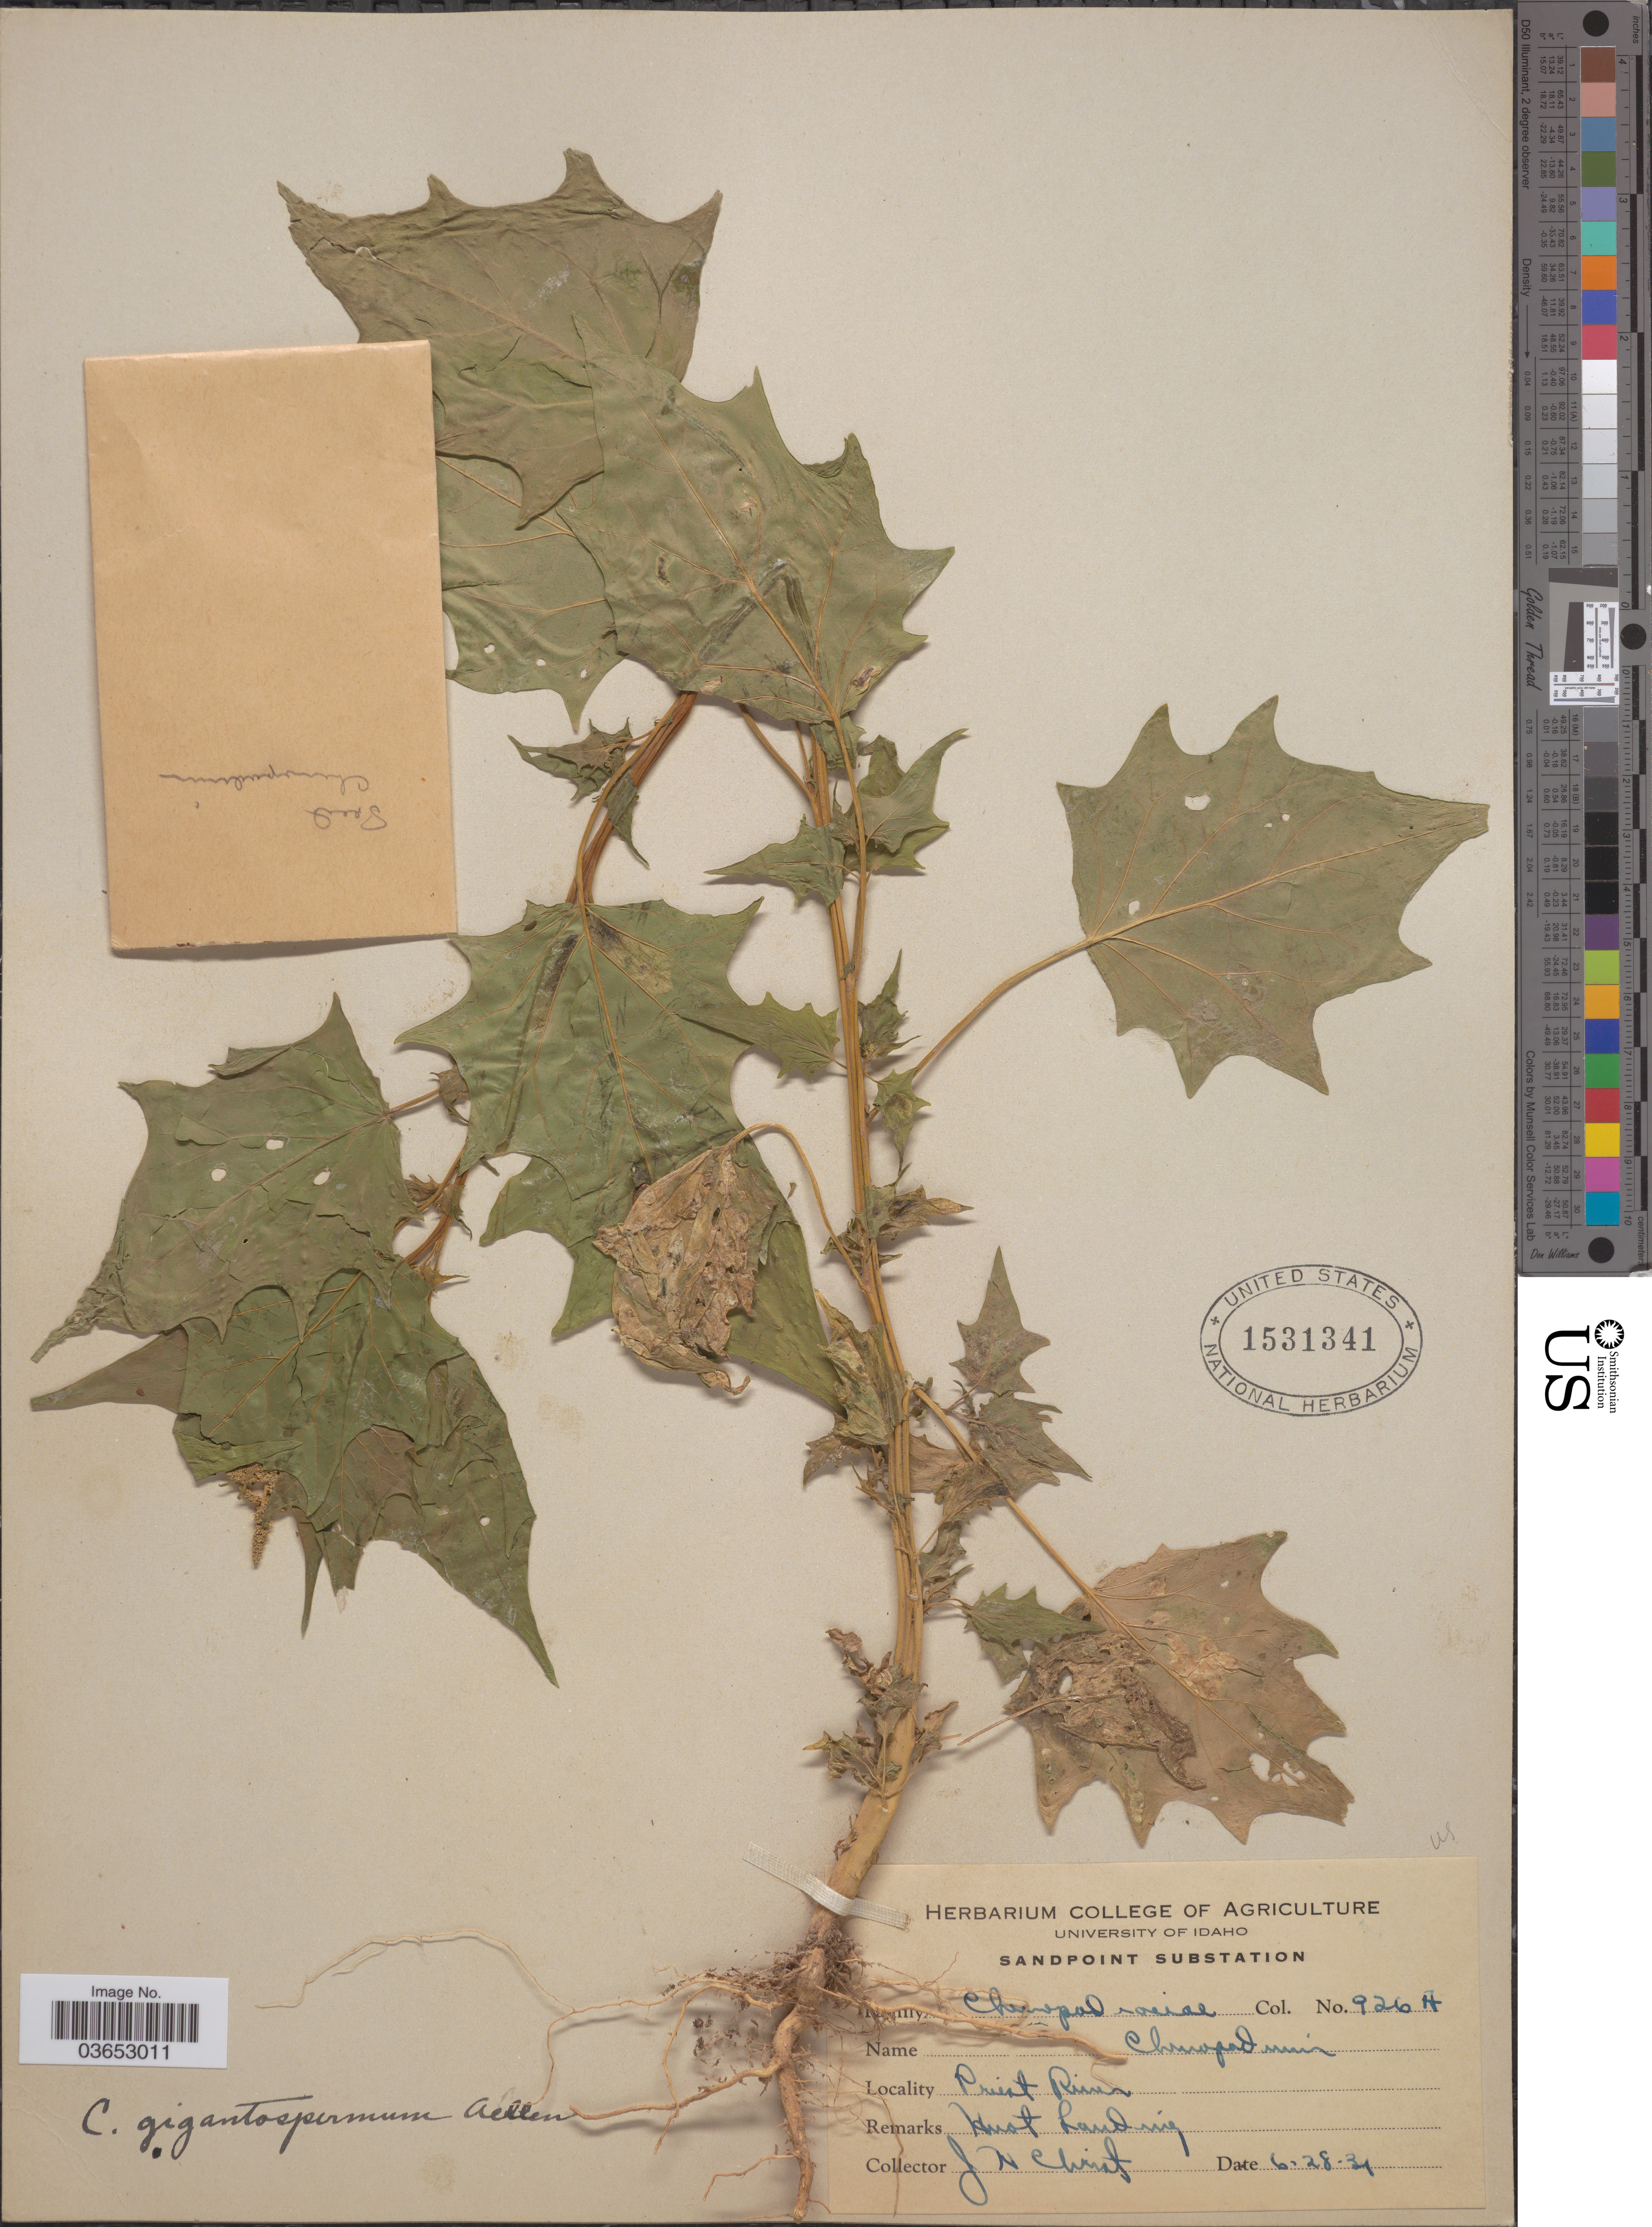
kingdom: Plantae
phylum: Tracheophyta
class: Magnoliopsida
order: Caryophyllales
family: Amaranthaceae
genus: Chenopodium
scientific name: Chenopodium gigantospermum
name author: Aellen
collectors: J. H. Christ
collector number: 926A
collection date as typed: Transcribed d/m/y: 28/6/31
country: United States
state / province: Idaho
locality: Sandpoint Substation. Priest River.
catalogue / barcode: US 1531341